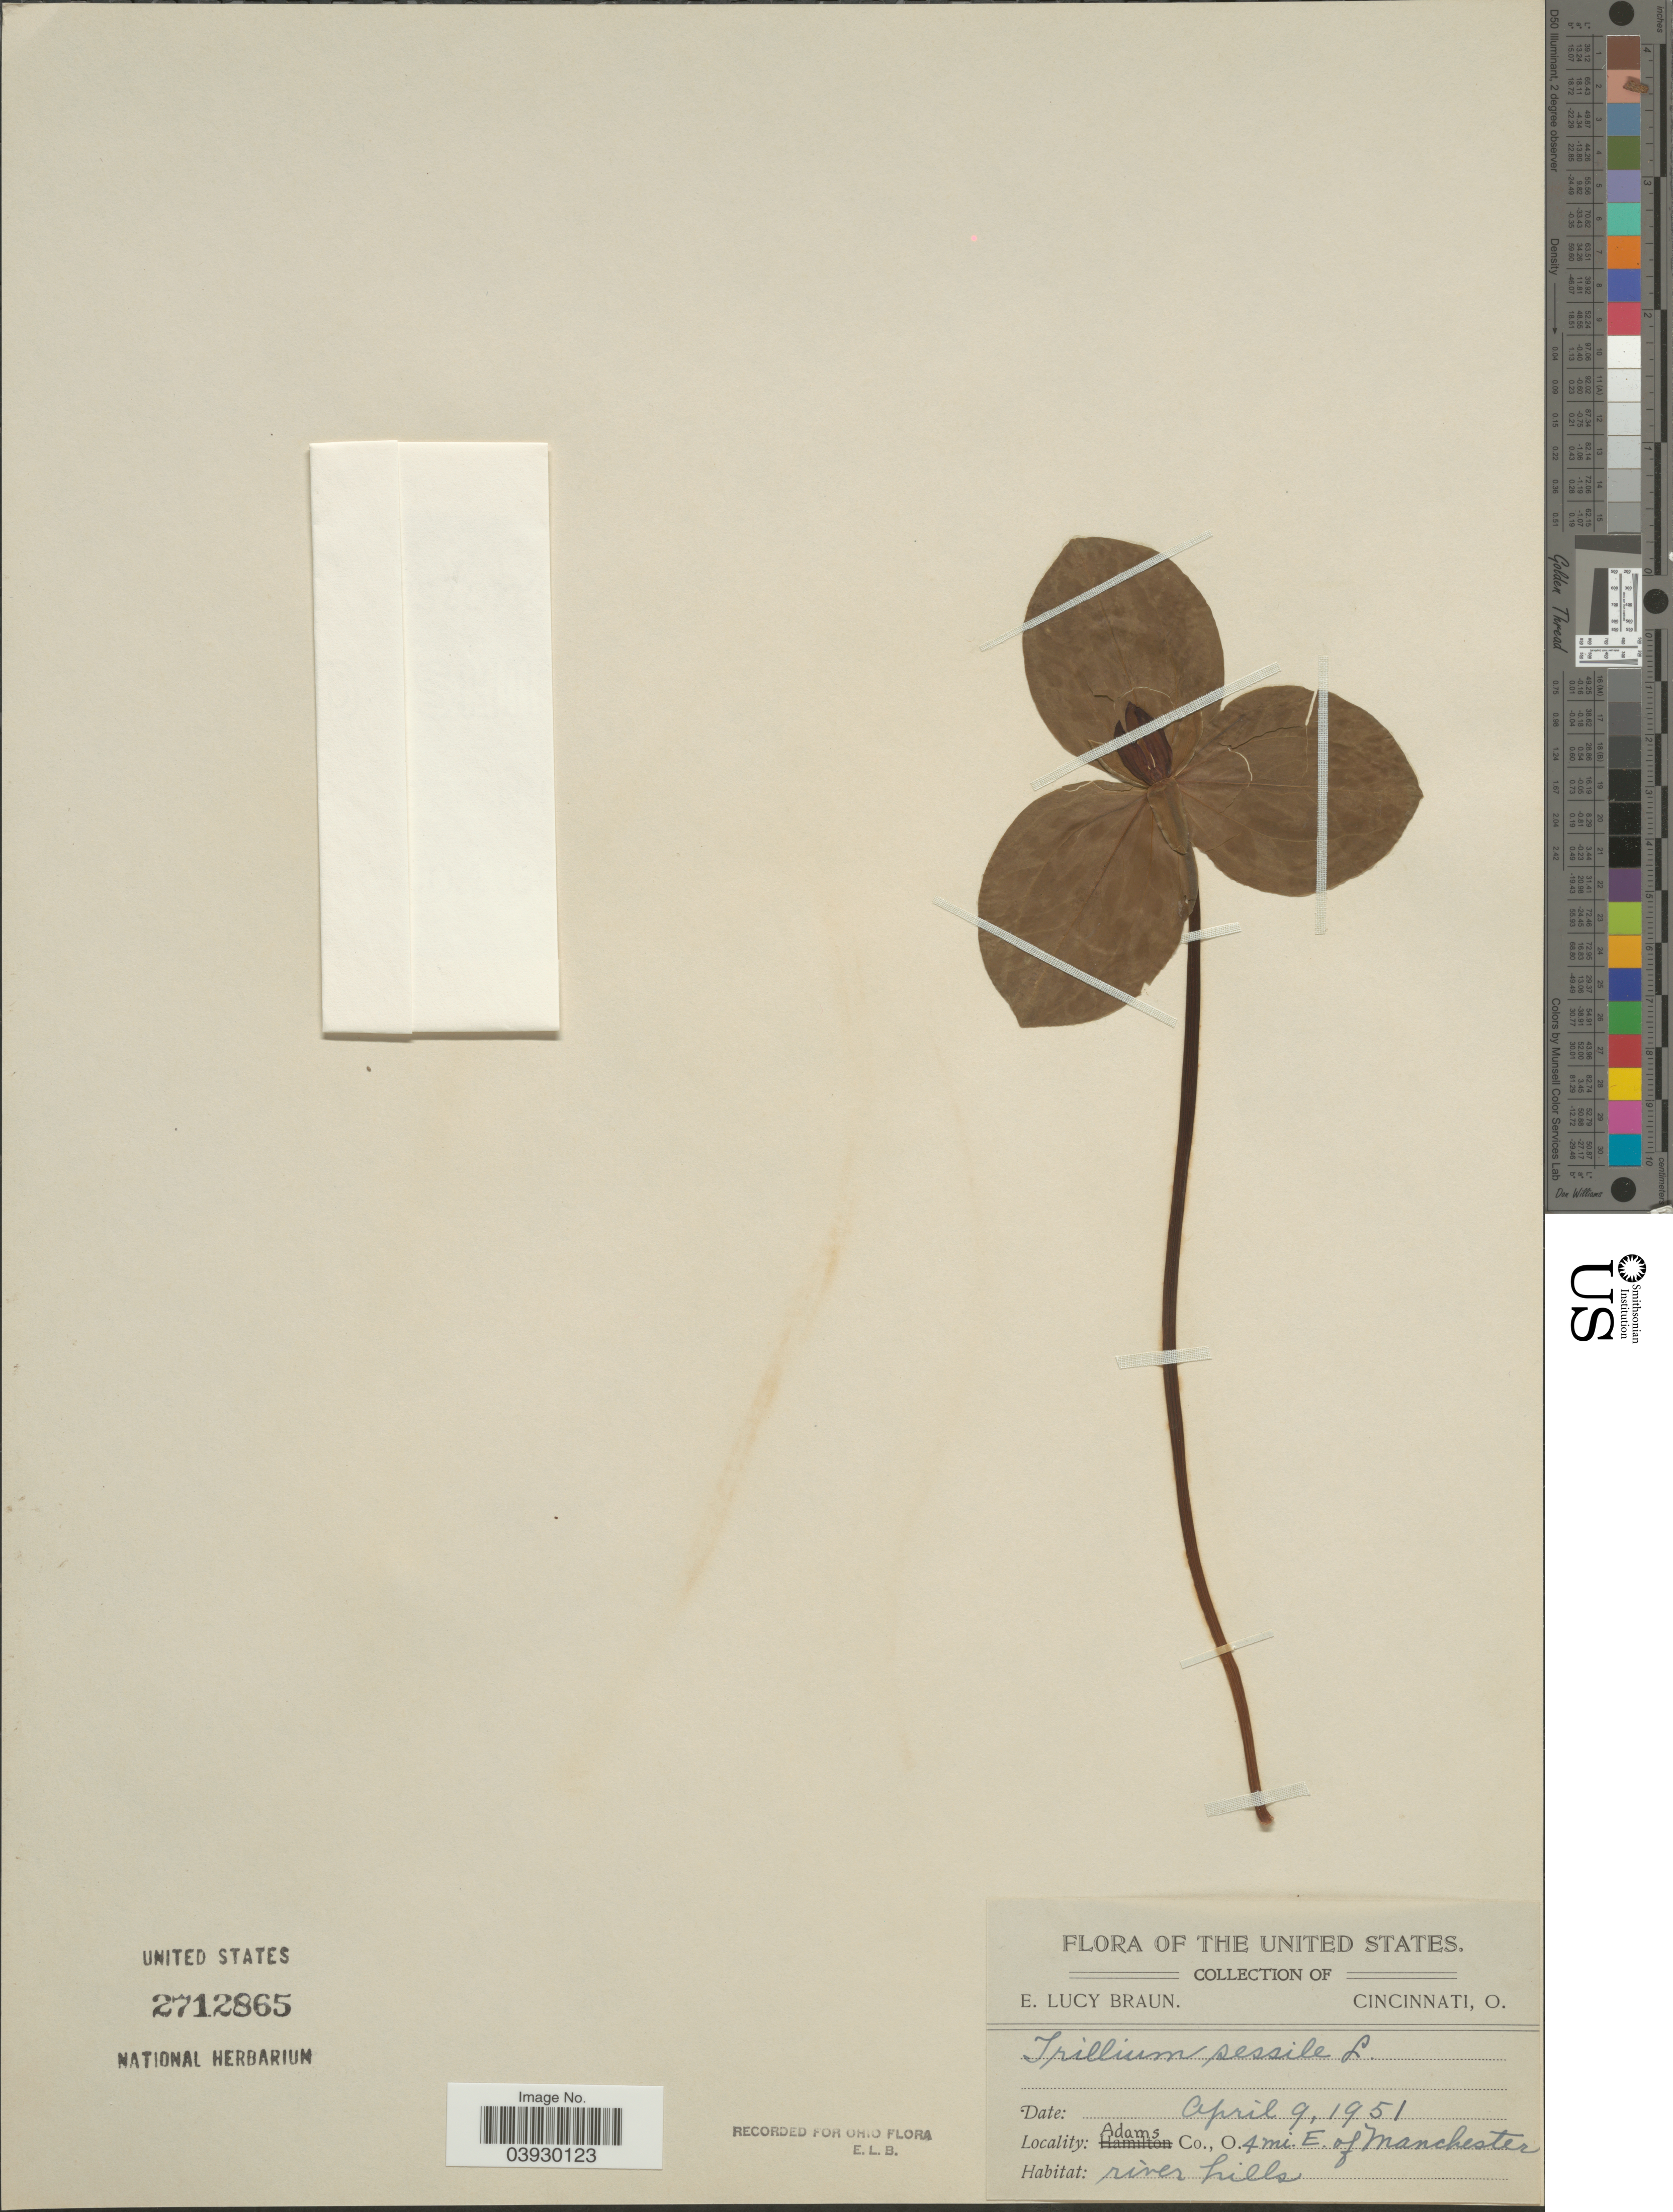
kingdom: Plantae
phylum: Tracheophyta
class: Liliopsida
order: Liliales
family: Melanthiaceae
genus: Trillium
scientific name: Trillium sessile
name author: L.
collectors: E. L. Braun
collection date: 1951-04-09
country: United States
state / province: Ohio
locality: Adams Co., 4 mi. E. of Manchester.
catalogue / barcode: US 2712865